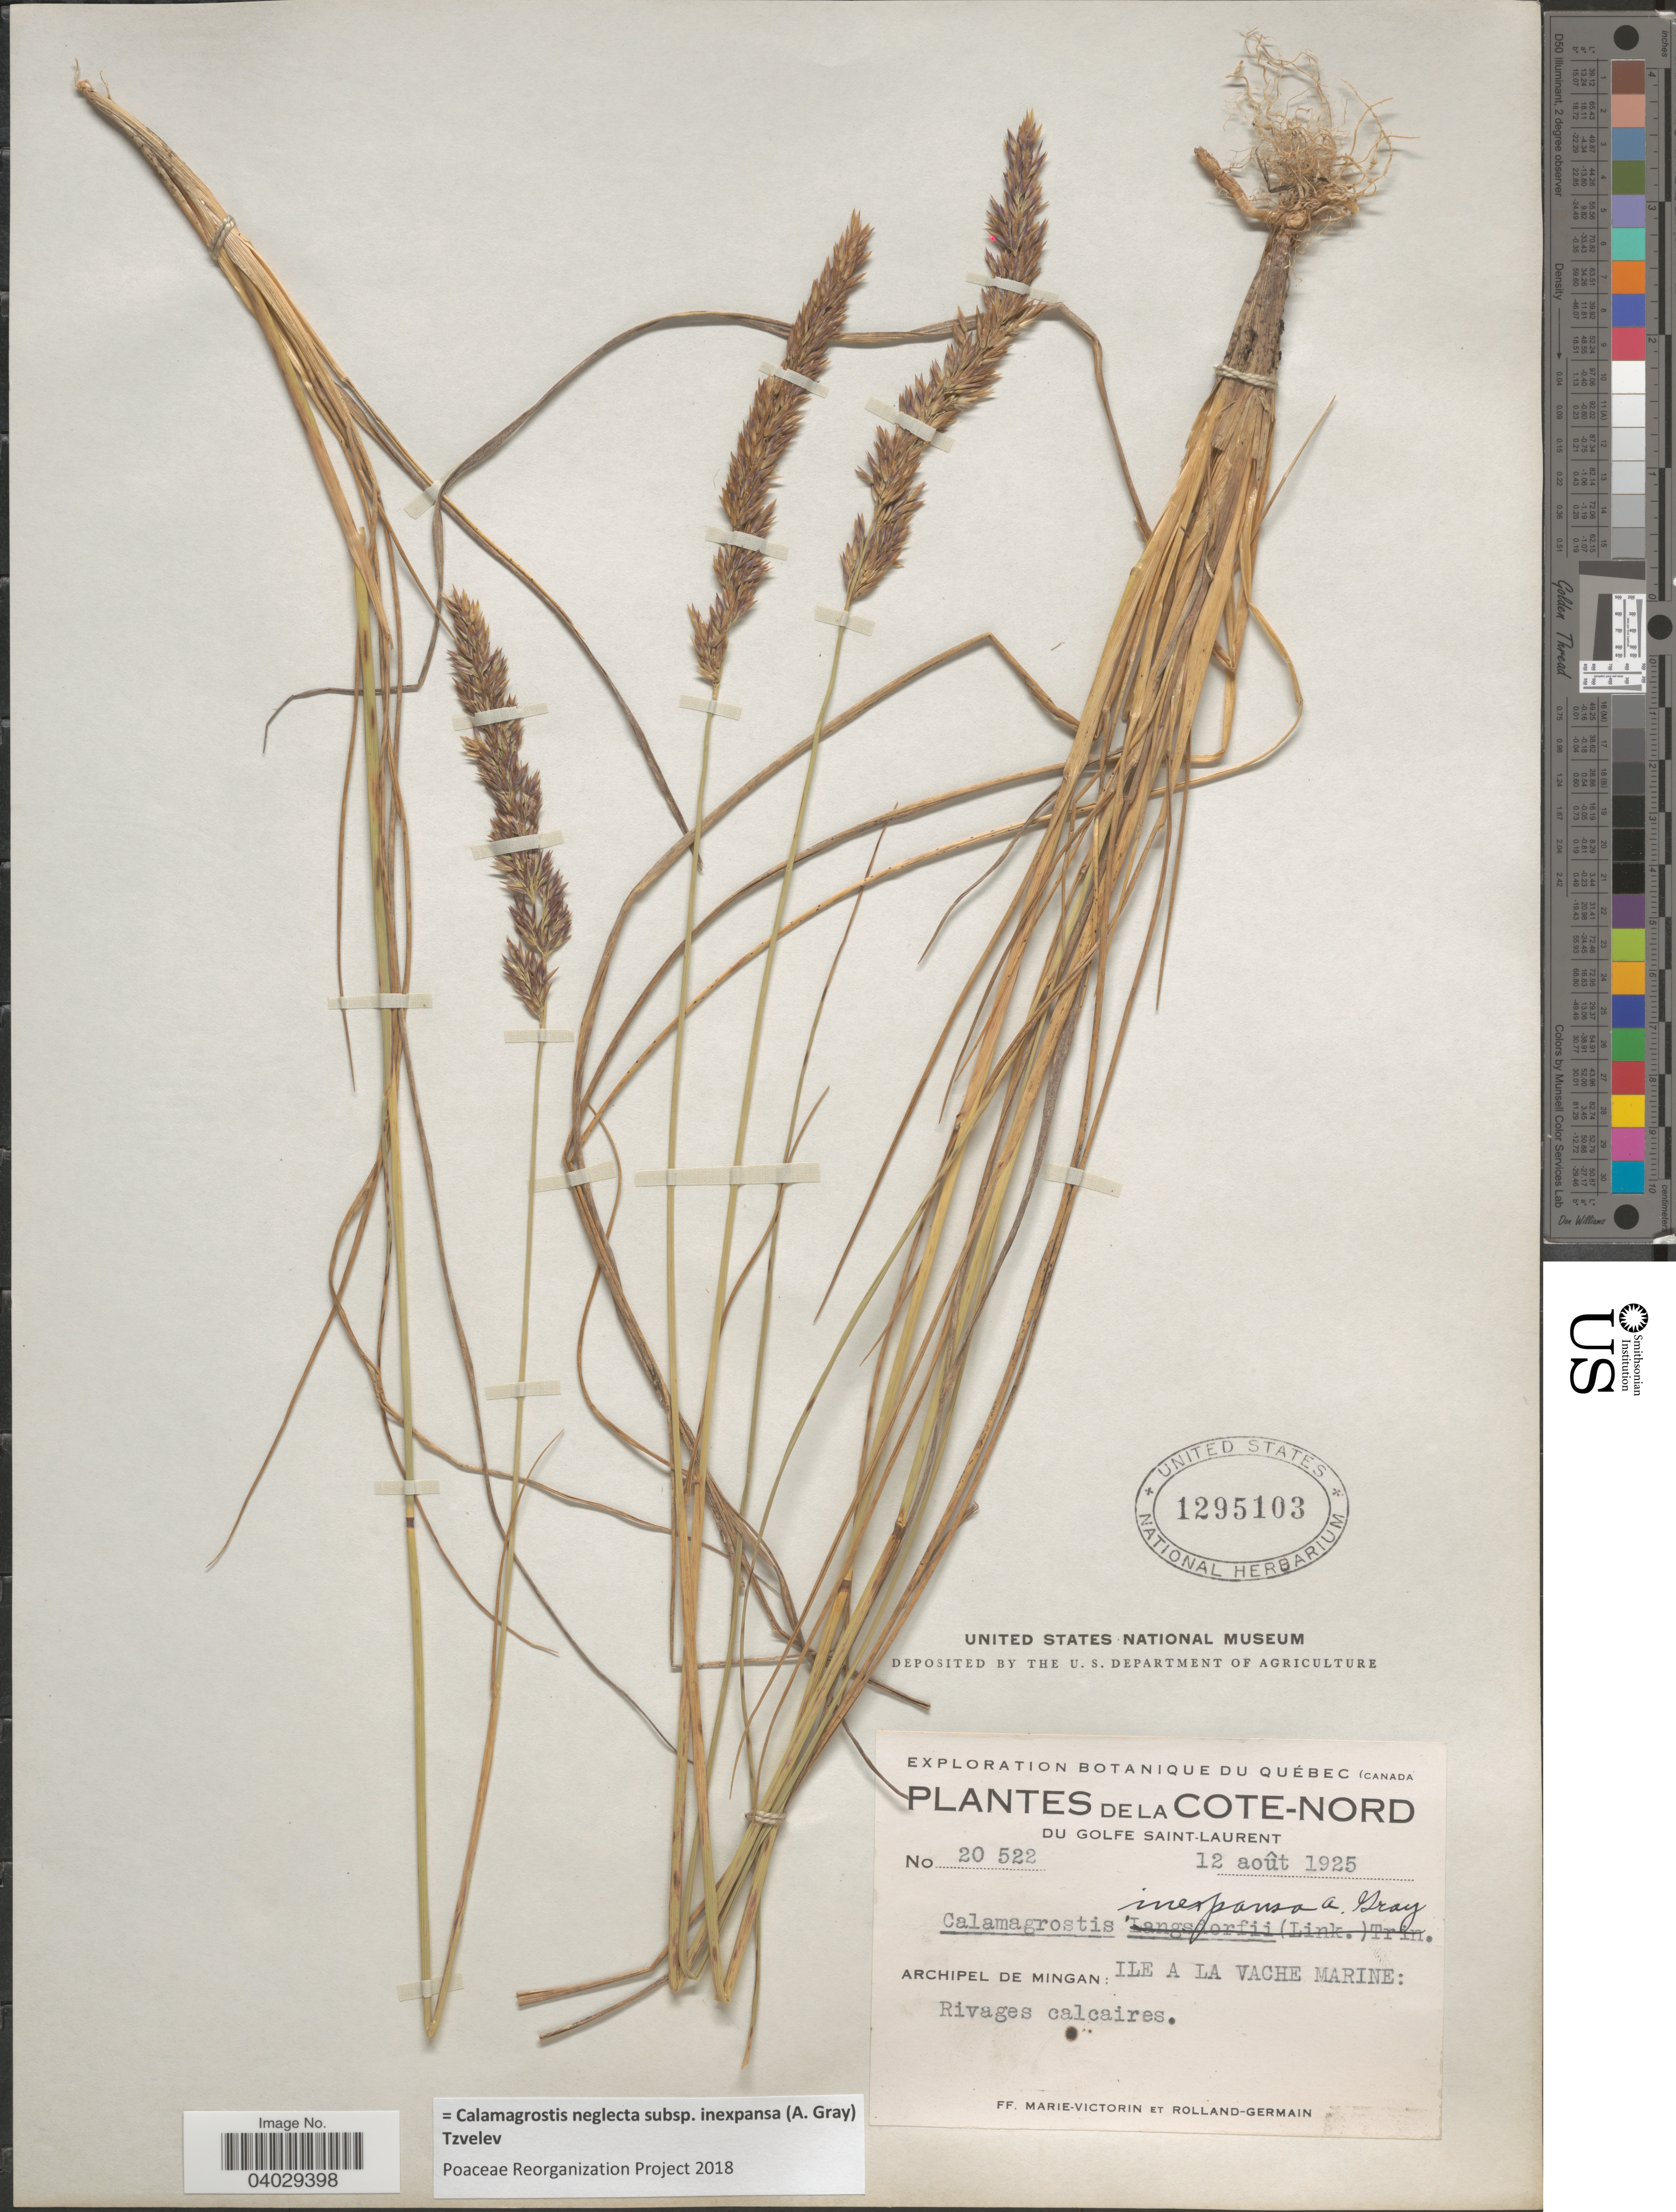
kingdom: Plantae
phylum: Tracheophyta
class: Liliopsida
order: Poales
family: Poaceae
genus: Calamagrostis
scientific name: Calamagrostis neglecta subsp. inexpansa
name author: (A. Gray) Tzvelev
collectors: F. Marie-Victorin & Rolland-Germain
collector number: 20522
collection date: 1925-08-12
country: Canada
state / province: Quebec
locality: La Cote-Nord. Du Golfe Saint-Laurent. Archipel de Mingan: Ile a La Vache Marine: Rivages calcaires.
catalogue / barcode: US 1295103